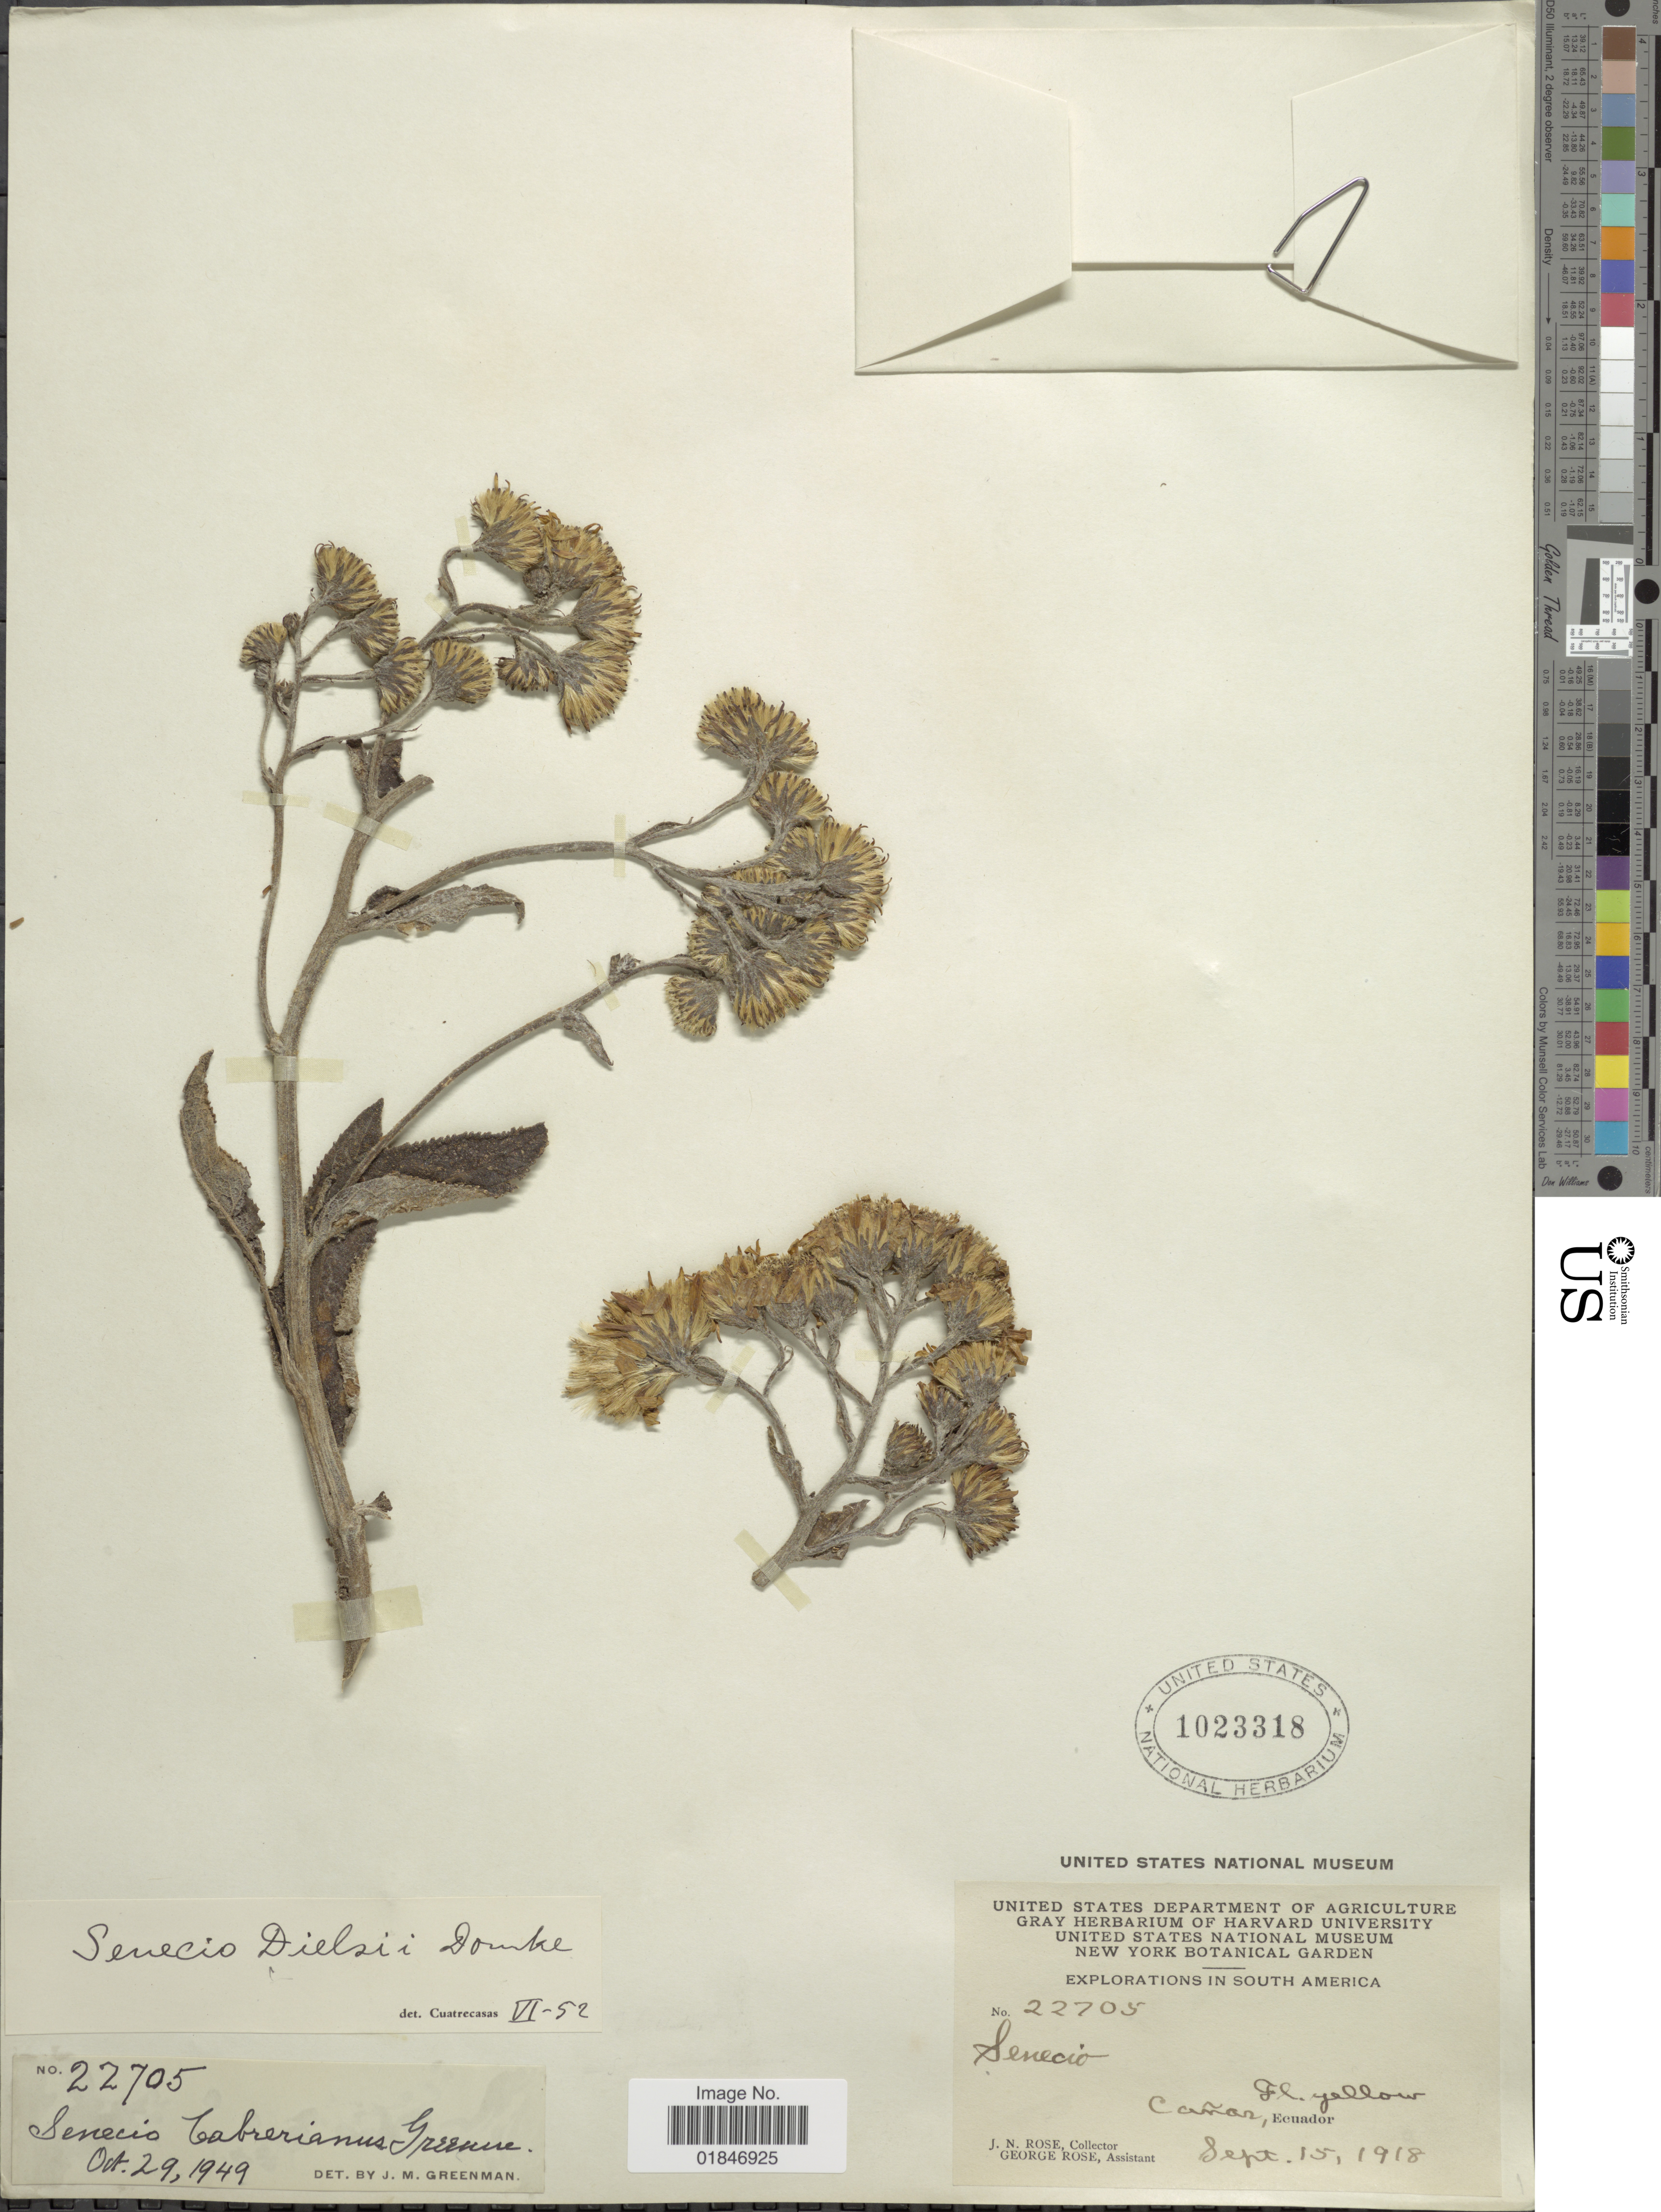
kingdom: Plantae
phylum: Tracheophyta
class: Magnoliopsida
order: Asterales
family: Asteraceae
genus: Dendrophorbium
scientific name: Dendrophorbium dielsii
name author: C. Jeffrey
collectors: J. N. Rose & G. Rose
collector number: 22705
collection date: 1918-09-15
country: Ecuador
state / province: Cañar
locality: Canar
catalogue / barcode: US 1023318